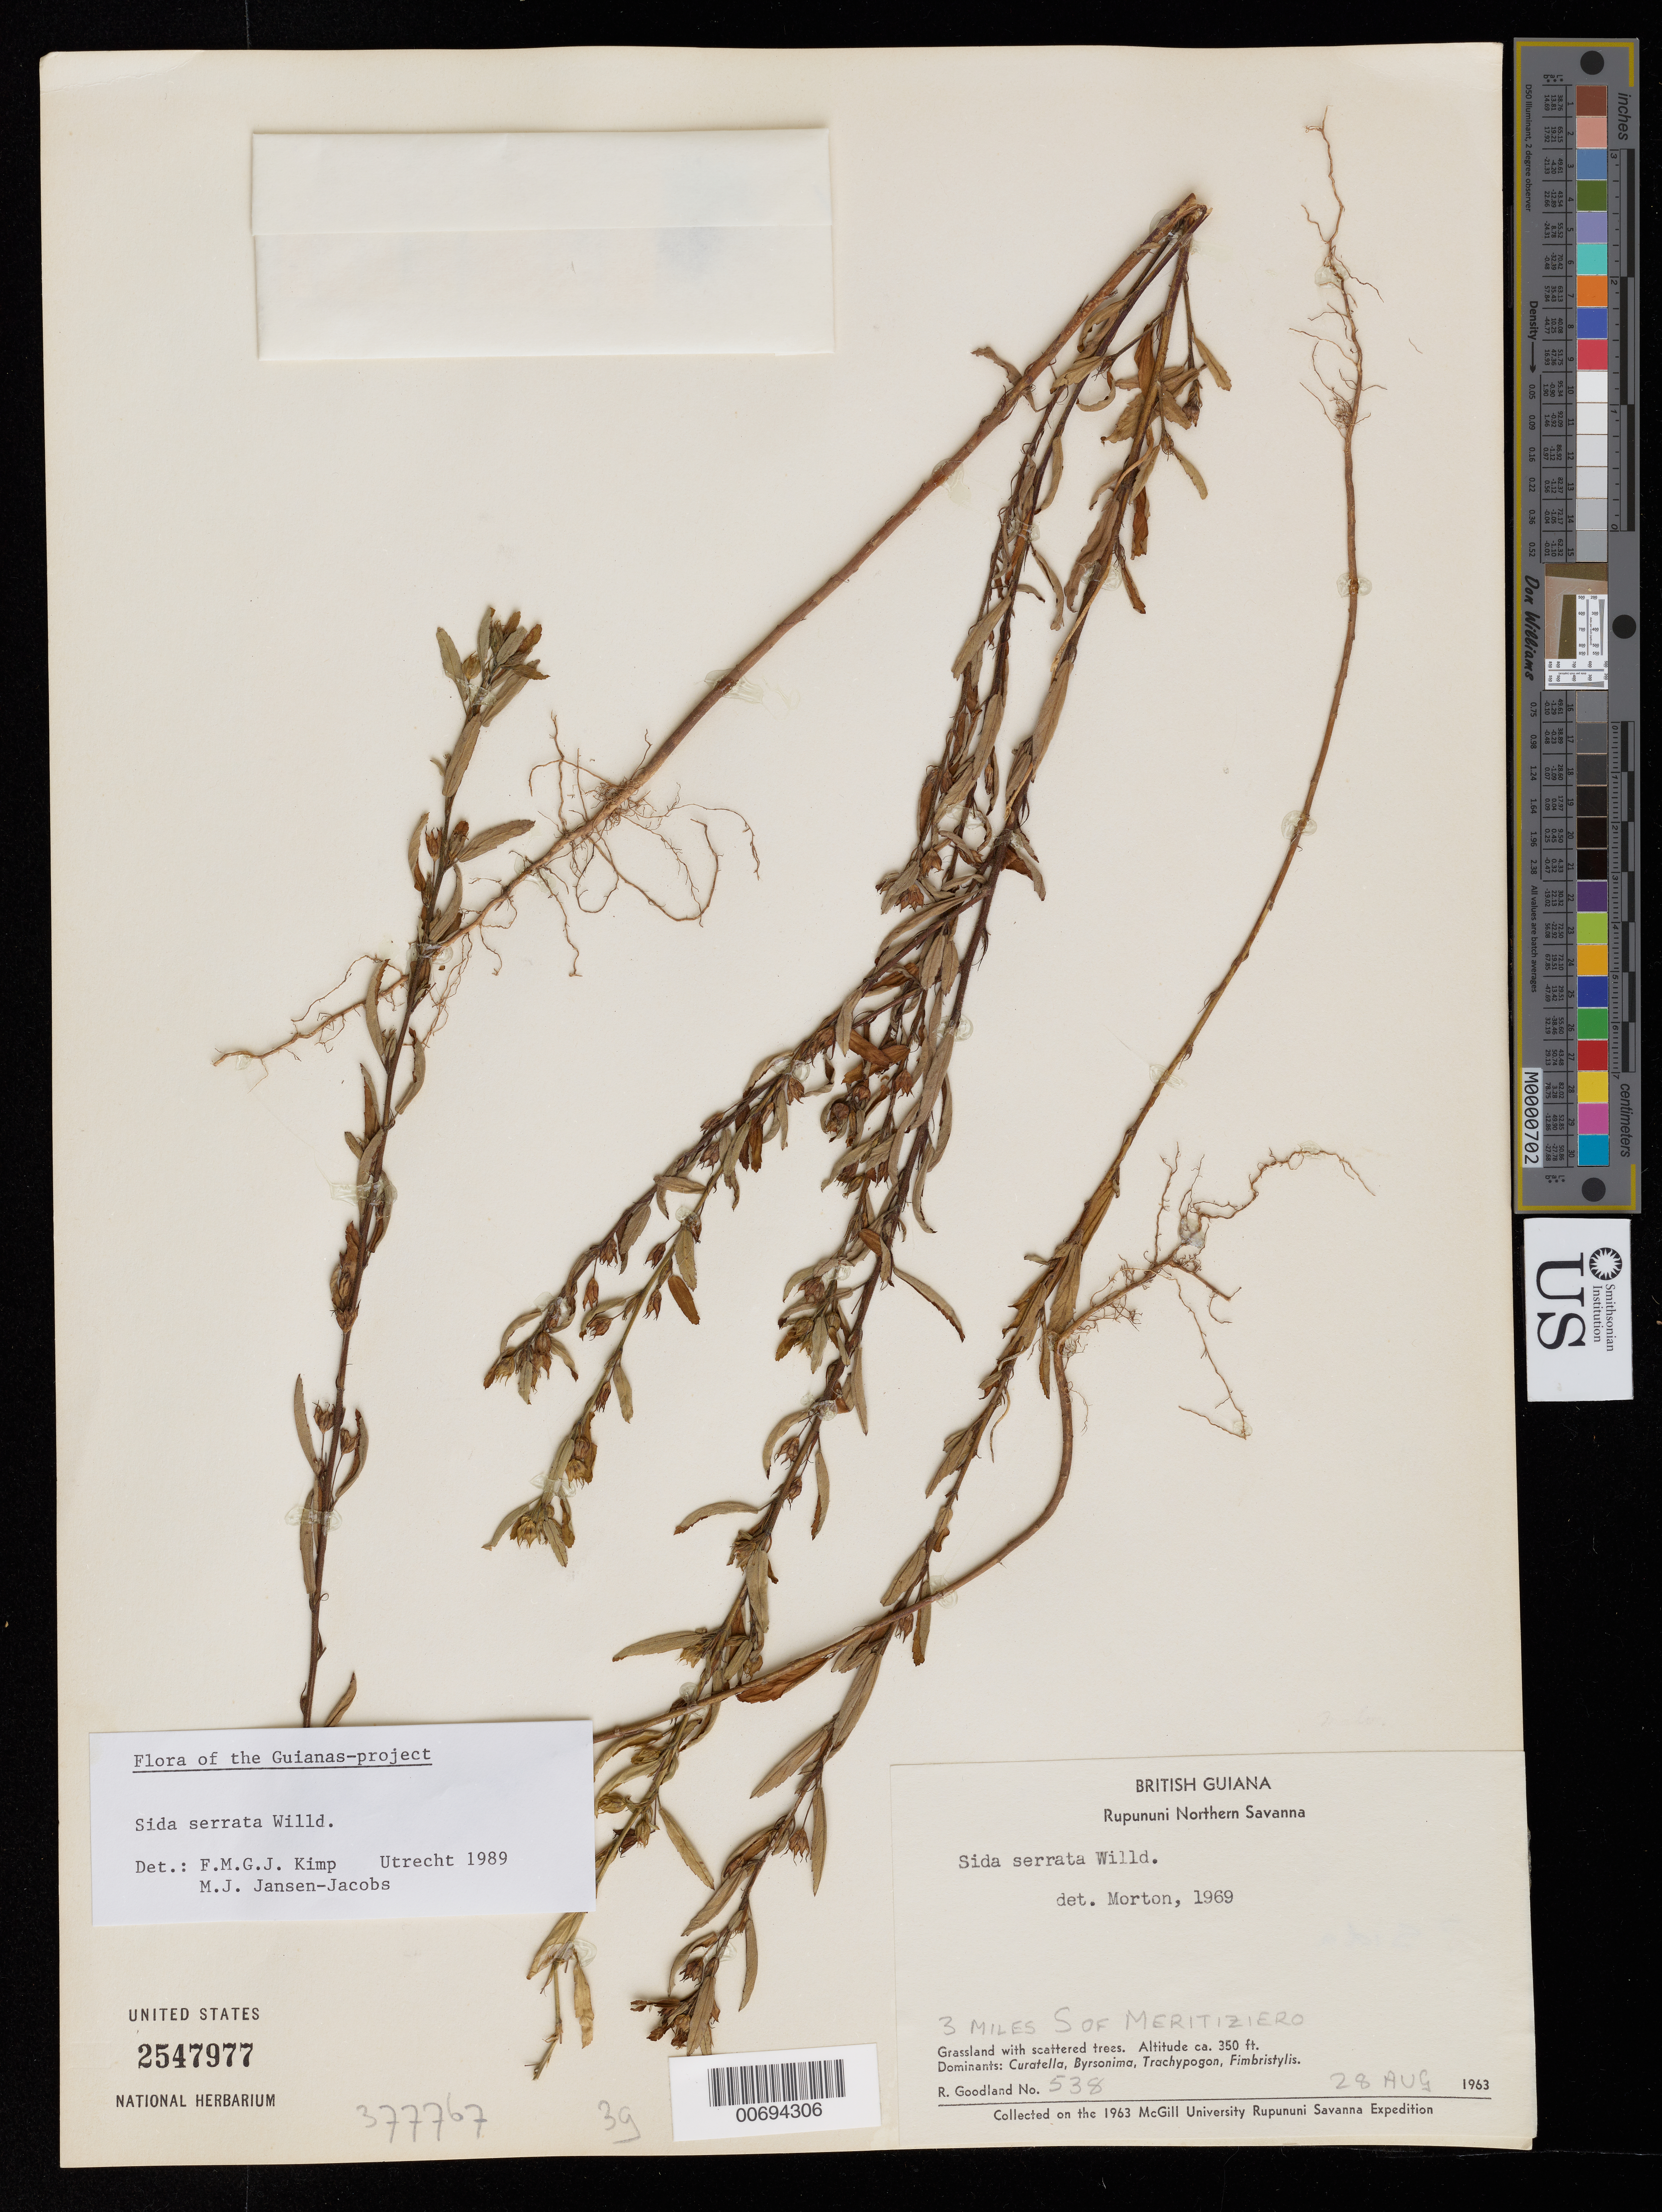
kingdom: Plantae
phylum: Tracheophyta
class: Magnoliopsida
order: Malvales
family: Malvaceae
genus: Sida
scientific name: Sida serrata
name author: Willd. ex Spreng.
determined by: Kimp, F. M.; Jansen-Jacobs, M. J.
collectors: R. Goodland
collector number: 538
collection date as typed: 28-Aug-63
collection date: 1963-08-28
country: Guyana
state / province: U. Takutu-U. Essequibo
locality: Rupununi Northern Savanna, Meritiziero, 3 mi. S of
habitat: Grassland with scattered trees. Dominants: Curatella, Byrsonima, Trachypogon, Fimbristylis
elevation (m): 107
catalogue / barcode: US 2547977